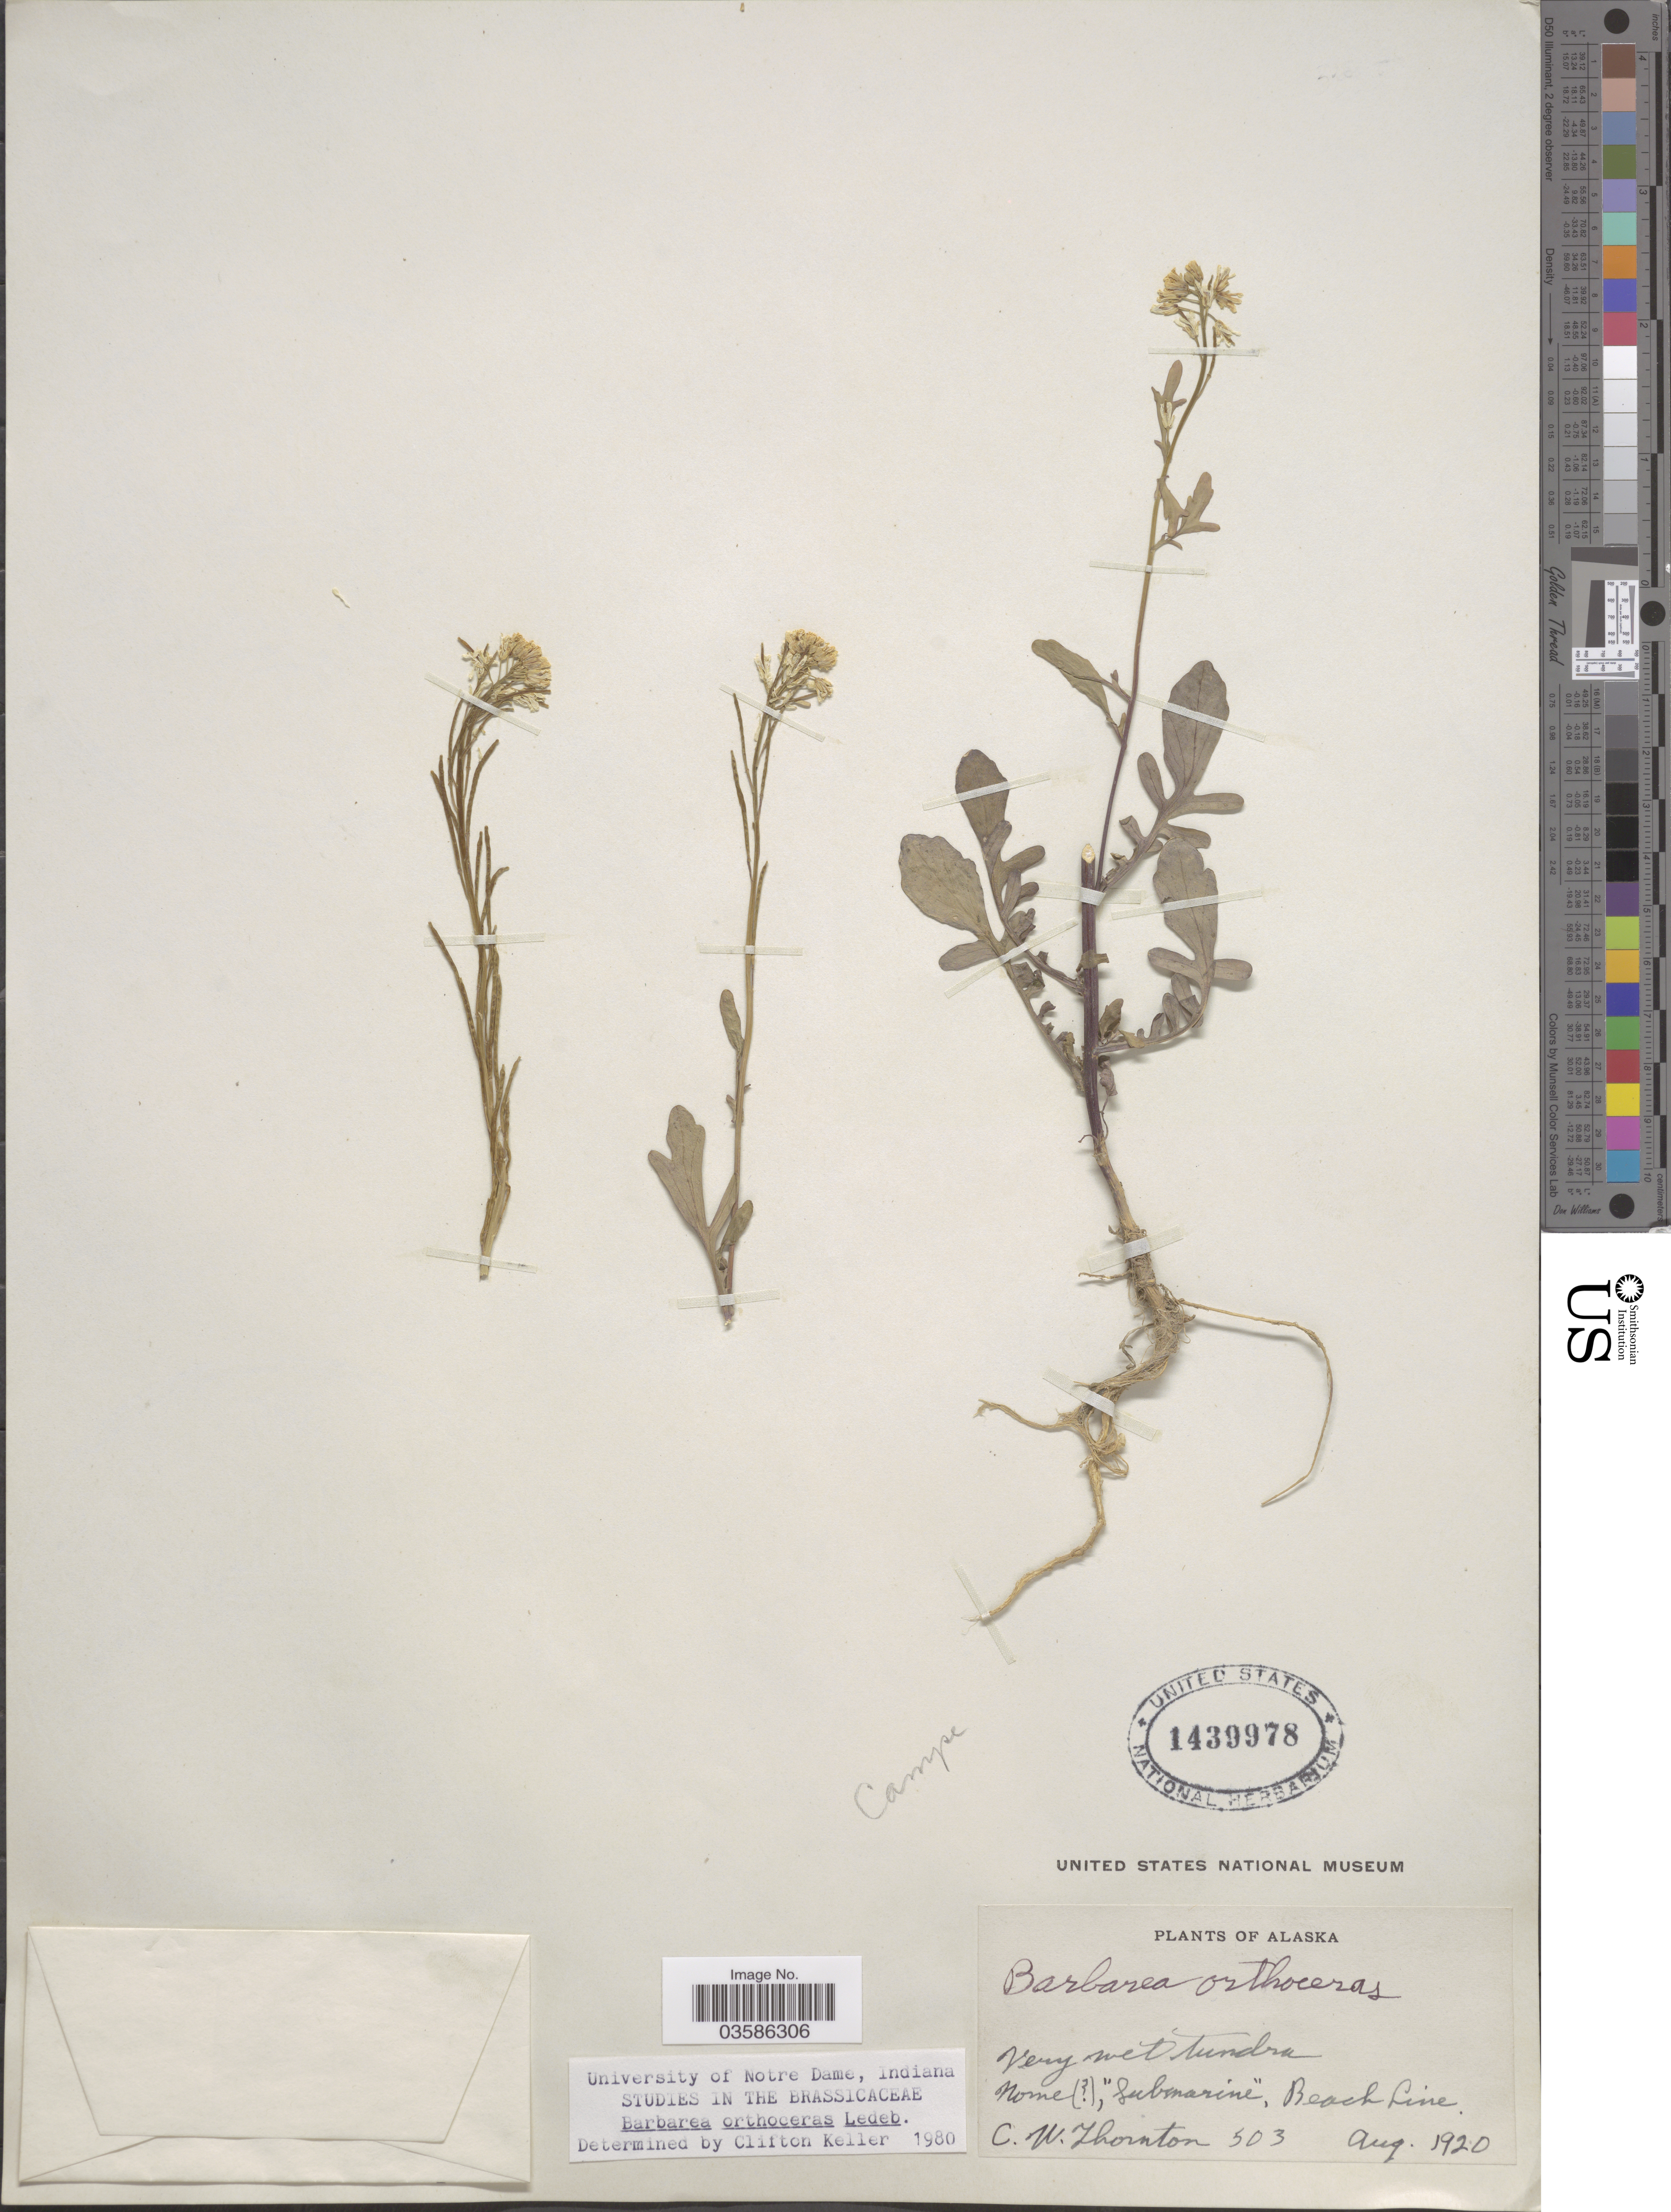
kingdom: Plantae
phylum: Tracheophyta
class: Magnoliopsida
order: Brassicales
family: Brassicaceae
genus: Barbarea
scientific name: Barbarea orthoceras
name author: Ledeb.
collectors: C. Thornton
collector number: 503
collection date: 1920-08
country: United States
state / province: Alaska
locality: Nome, "Submarine", Beach Line.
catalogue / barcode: US 1439978